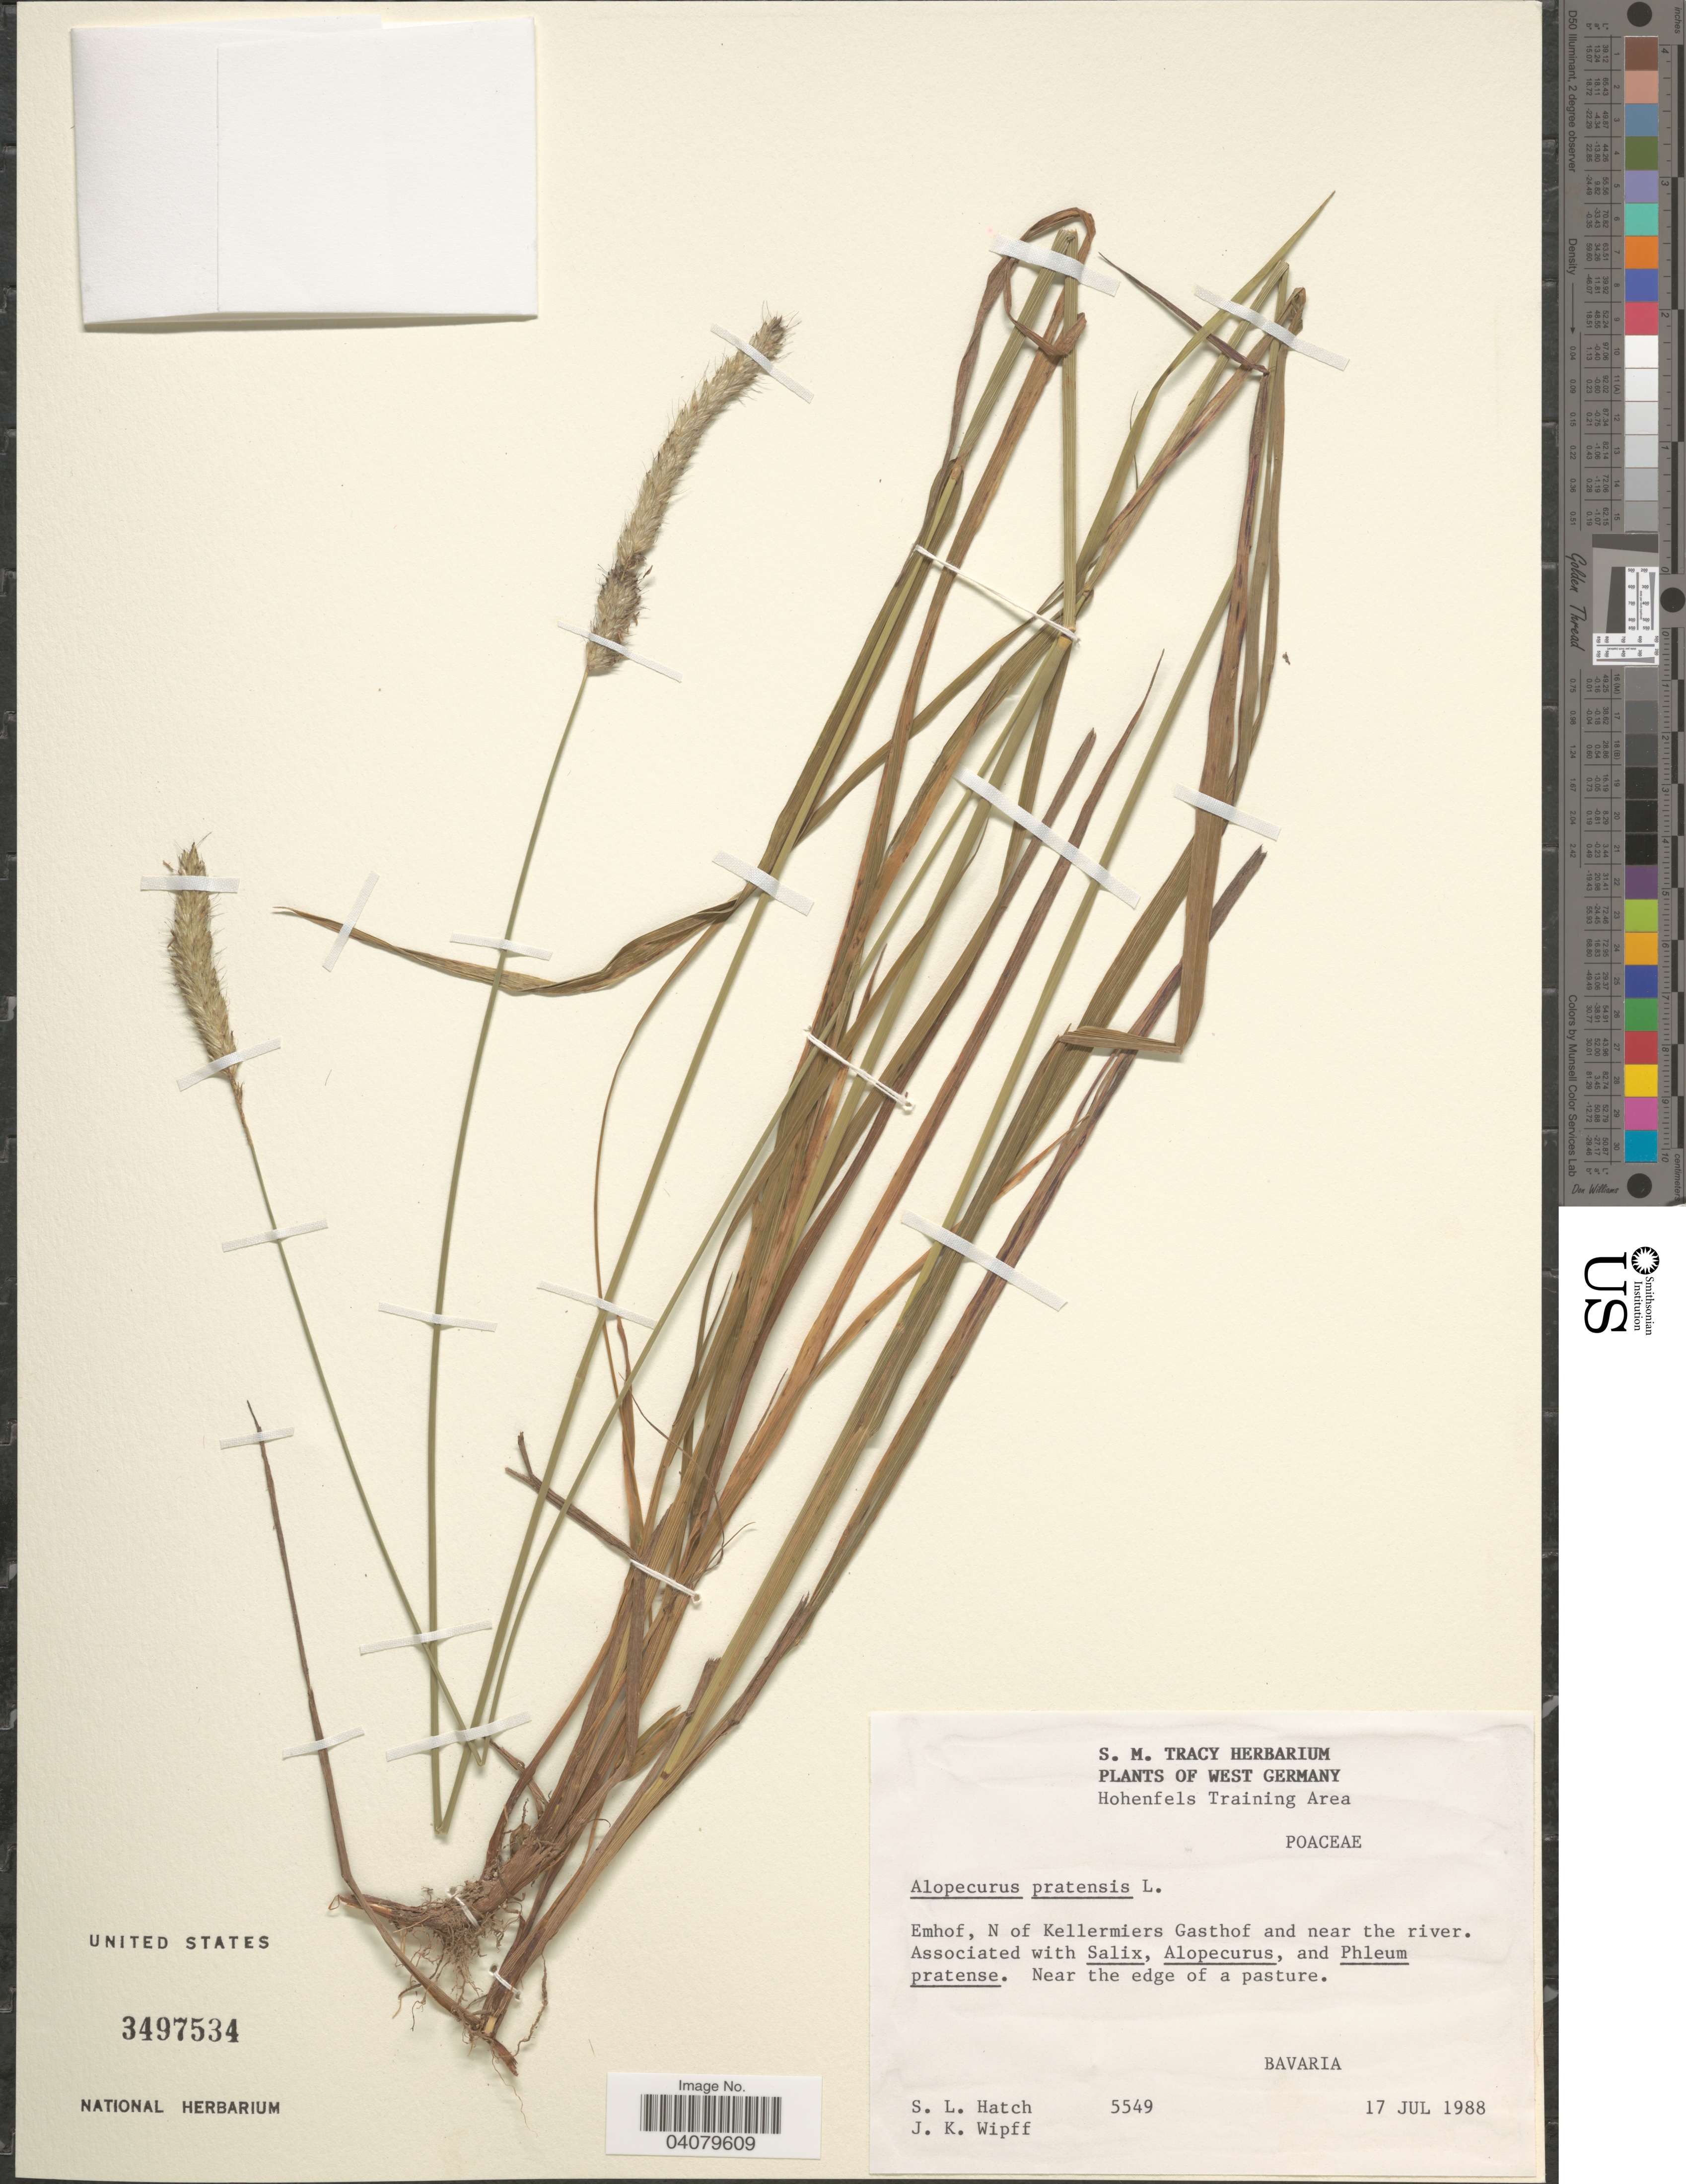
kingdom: Plantae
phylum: Tracheophyta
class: Liliopsida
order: Poales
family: Poaceae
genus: Alopecurus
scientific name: Alopecurus pratensis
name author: L.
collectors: S. Hatch & J. K. Wipff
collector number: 5549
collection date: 1988-07-17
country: Germany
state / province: Bayern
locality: West Germany. Hohenfels Training Area. Emhof, N of Kellermiers Gasthof and near the river. Near the edge of a pasture. Bavaria.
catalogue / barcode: US 3497534